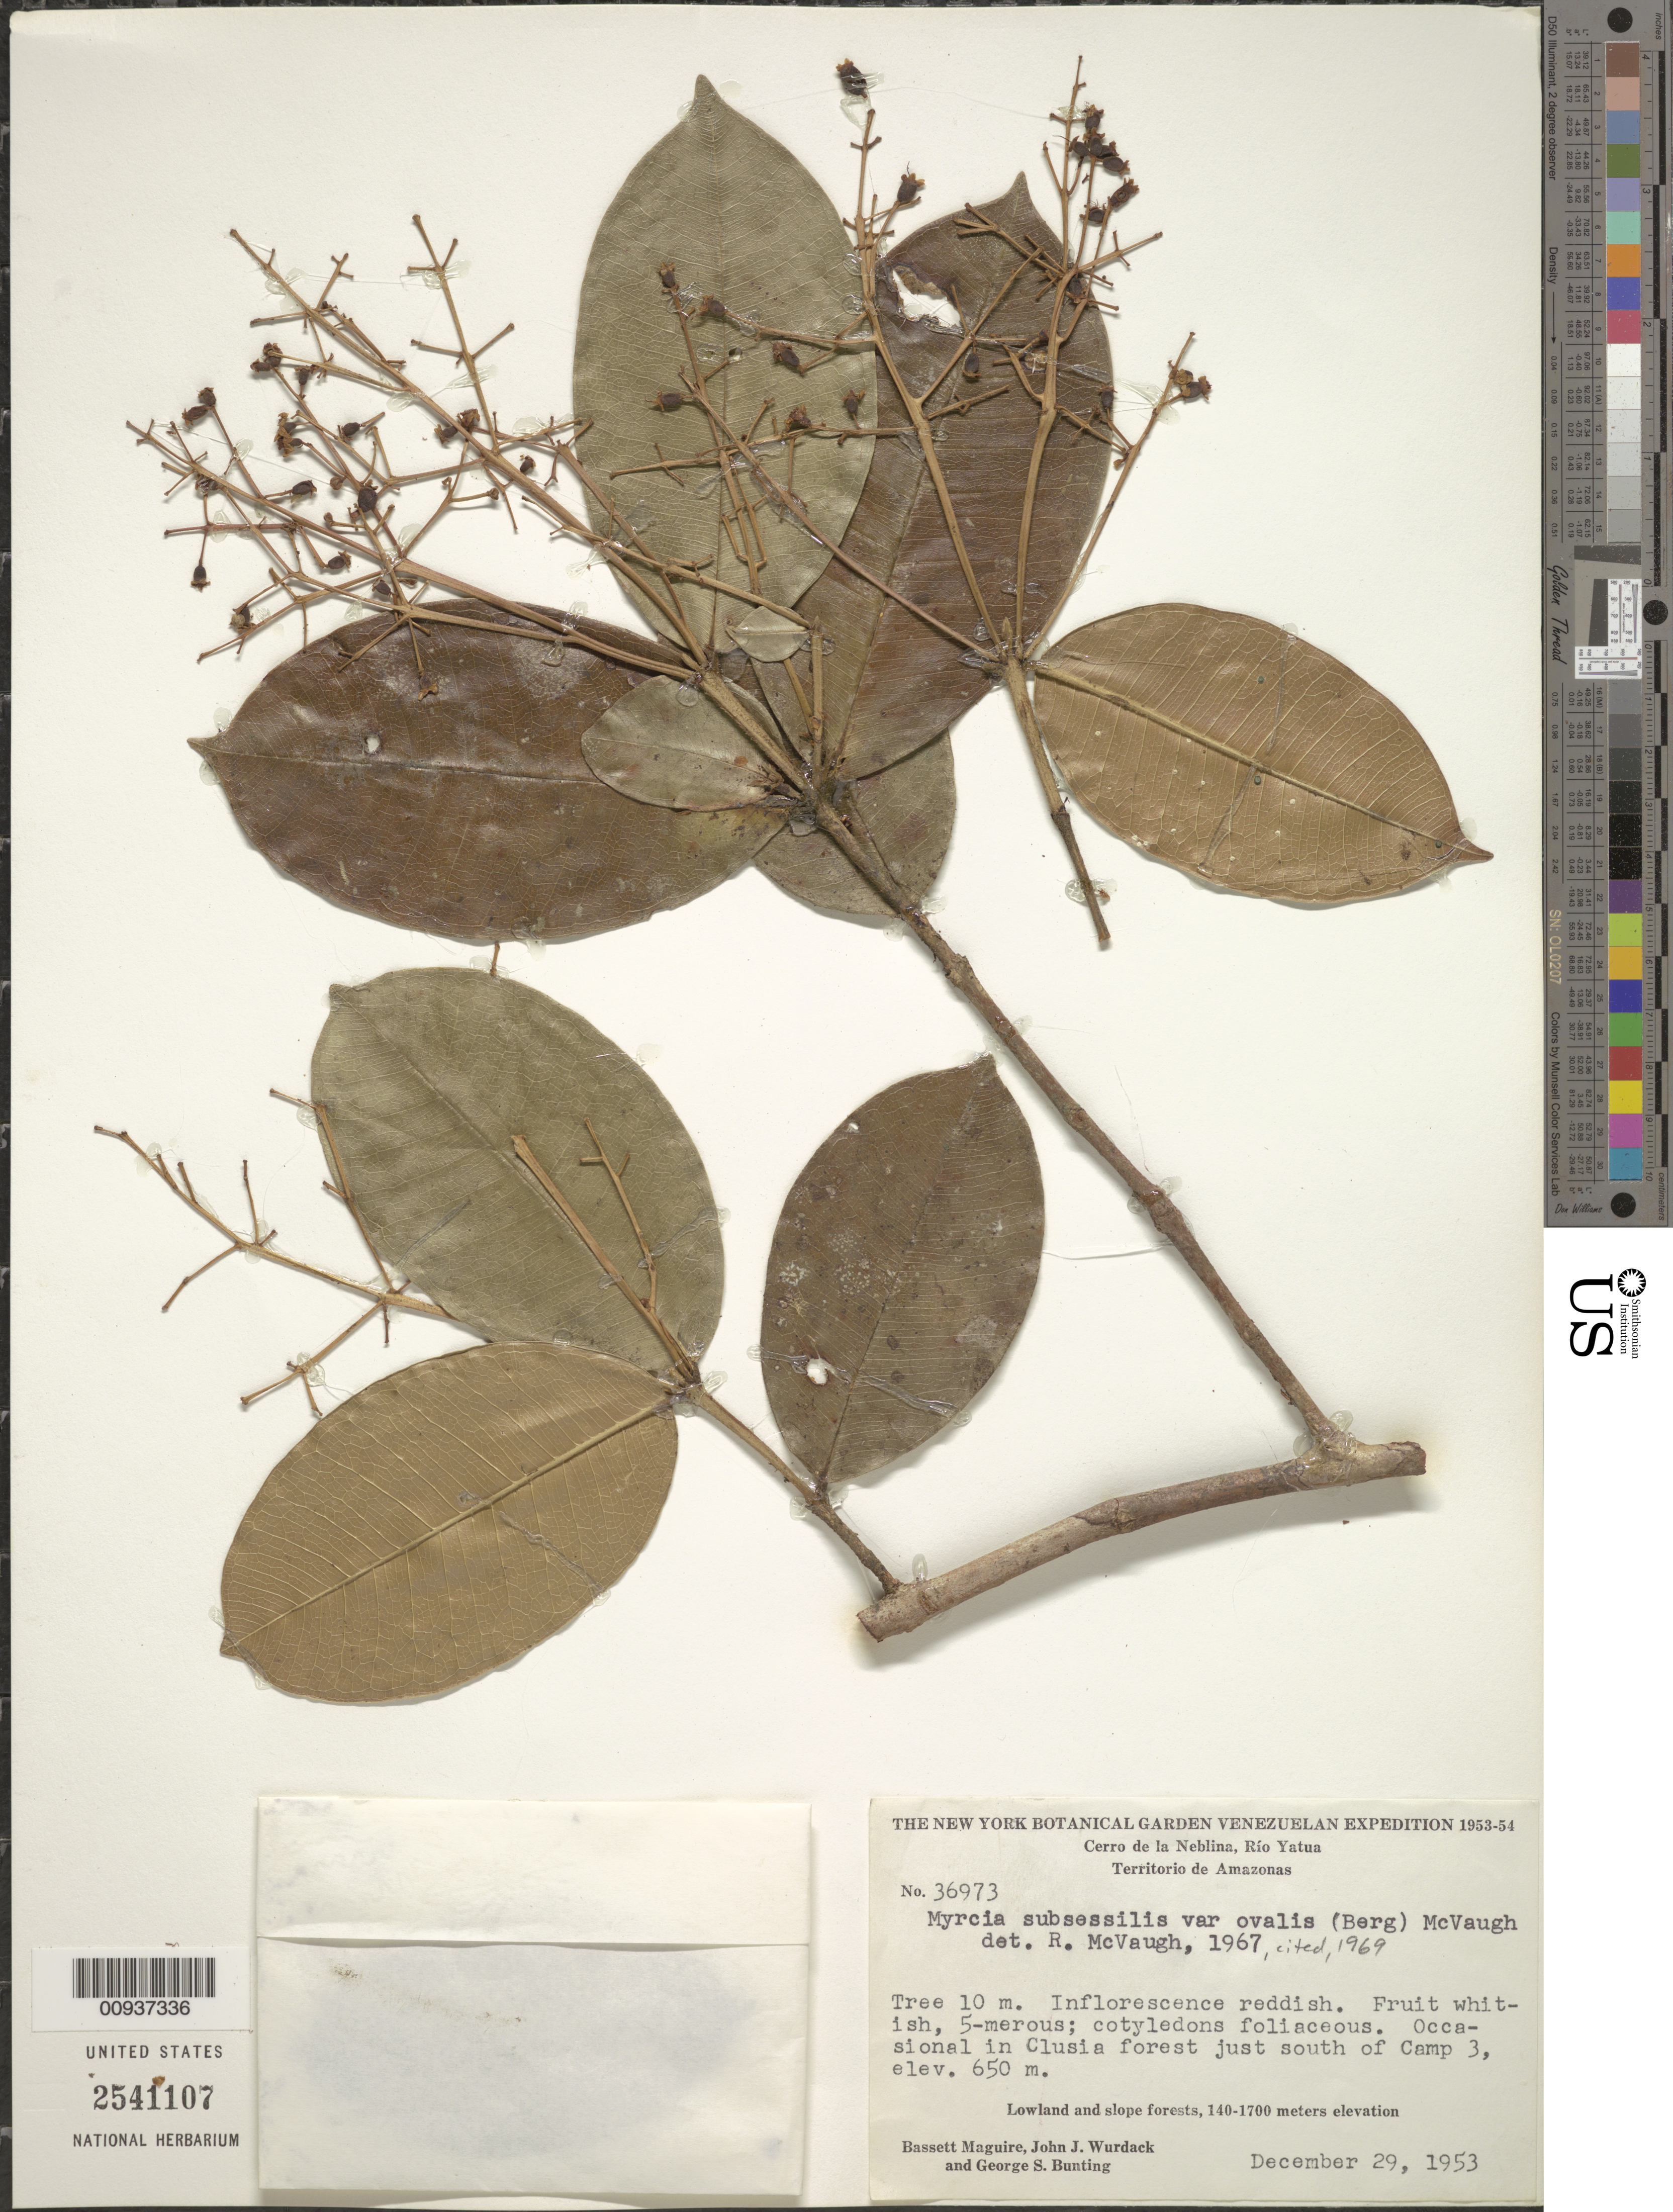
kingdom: Plantae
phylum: Tracheophyta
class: Magnoliopsida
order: Myrtales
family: Myrtaceae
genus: Myrcia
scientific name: Myrcia subsessilis var. ovalis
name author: (O. Berg) McVaugh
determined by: McVaugh, R.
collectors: B. Maguire, J. J. Wurdack & G. S. Bunting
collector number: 36973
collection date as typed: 29-Dec-53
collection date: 1953-12-29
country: Venezuela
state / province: Amazonas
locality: Cerra de la Neblina, Río Yatua, just S of Camp 3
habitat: Lowland and slope forests; Clusia forest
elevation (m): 650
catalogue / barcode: US 2541107